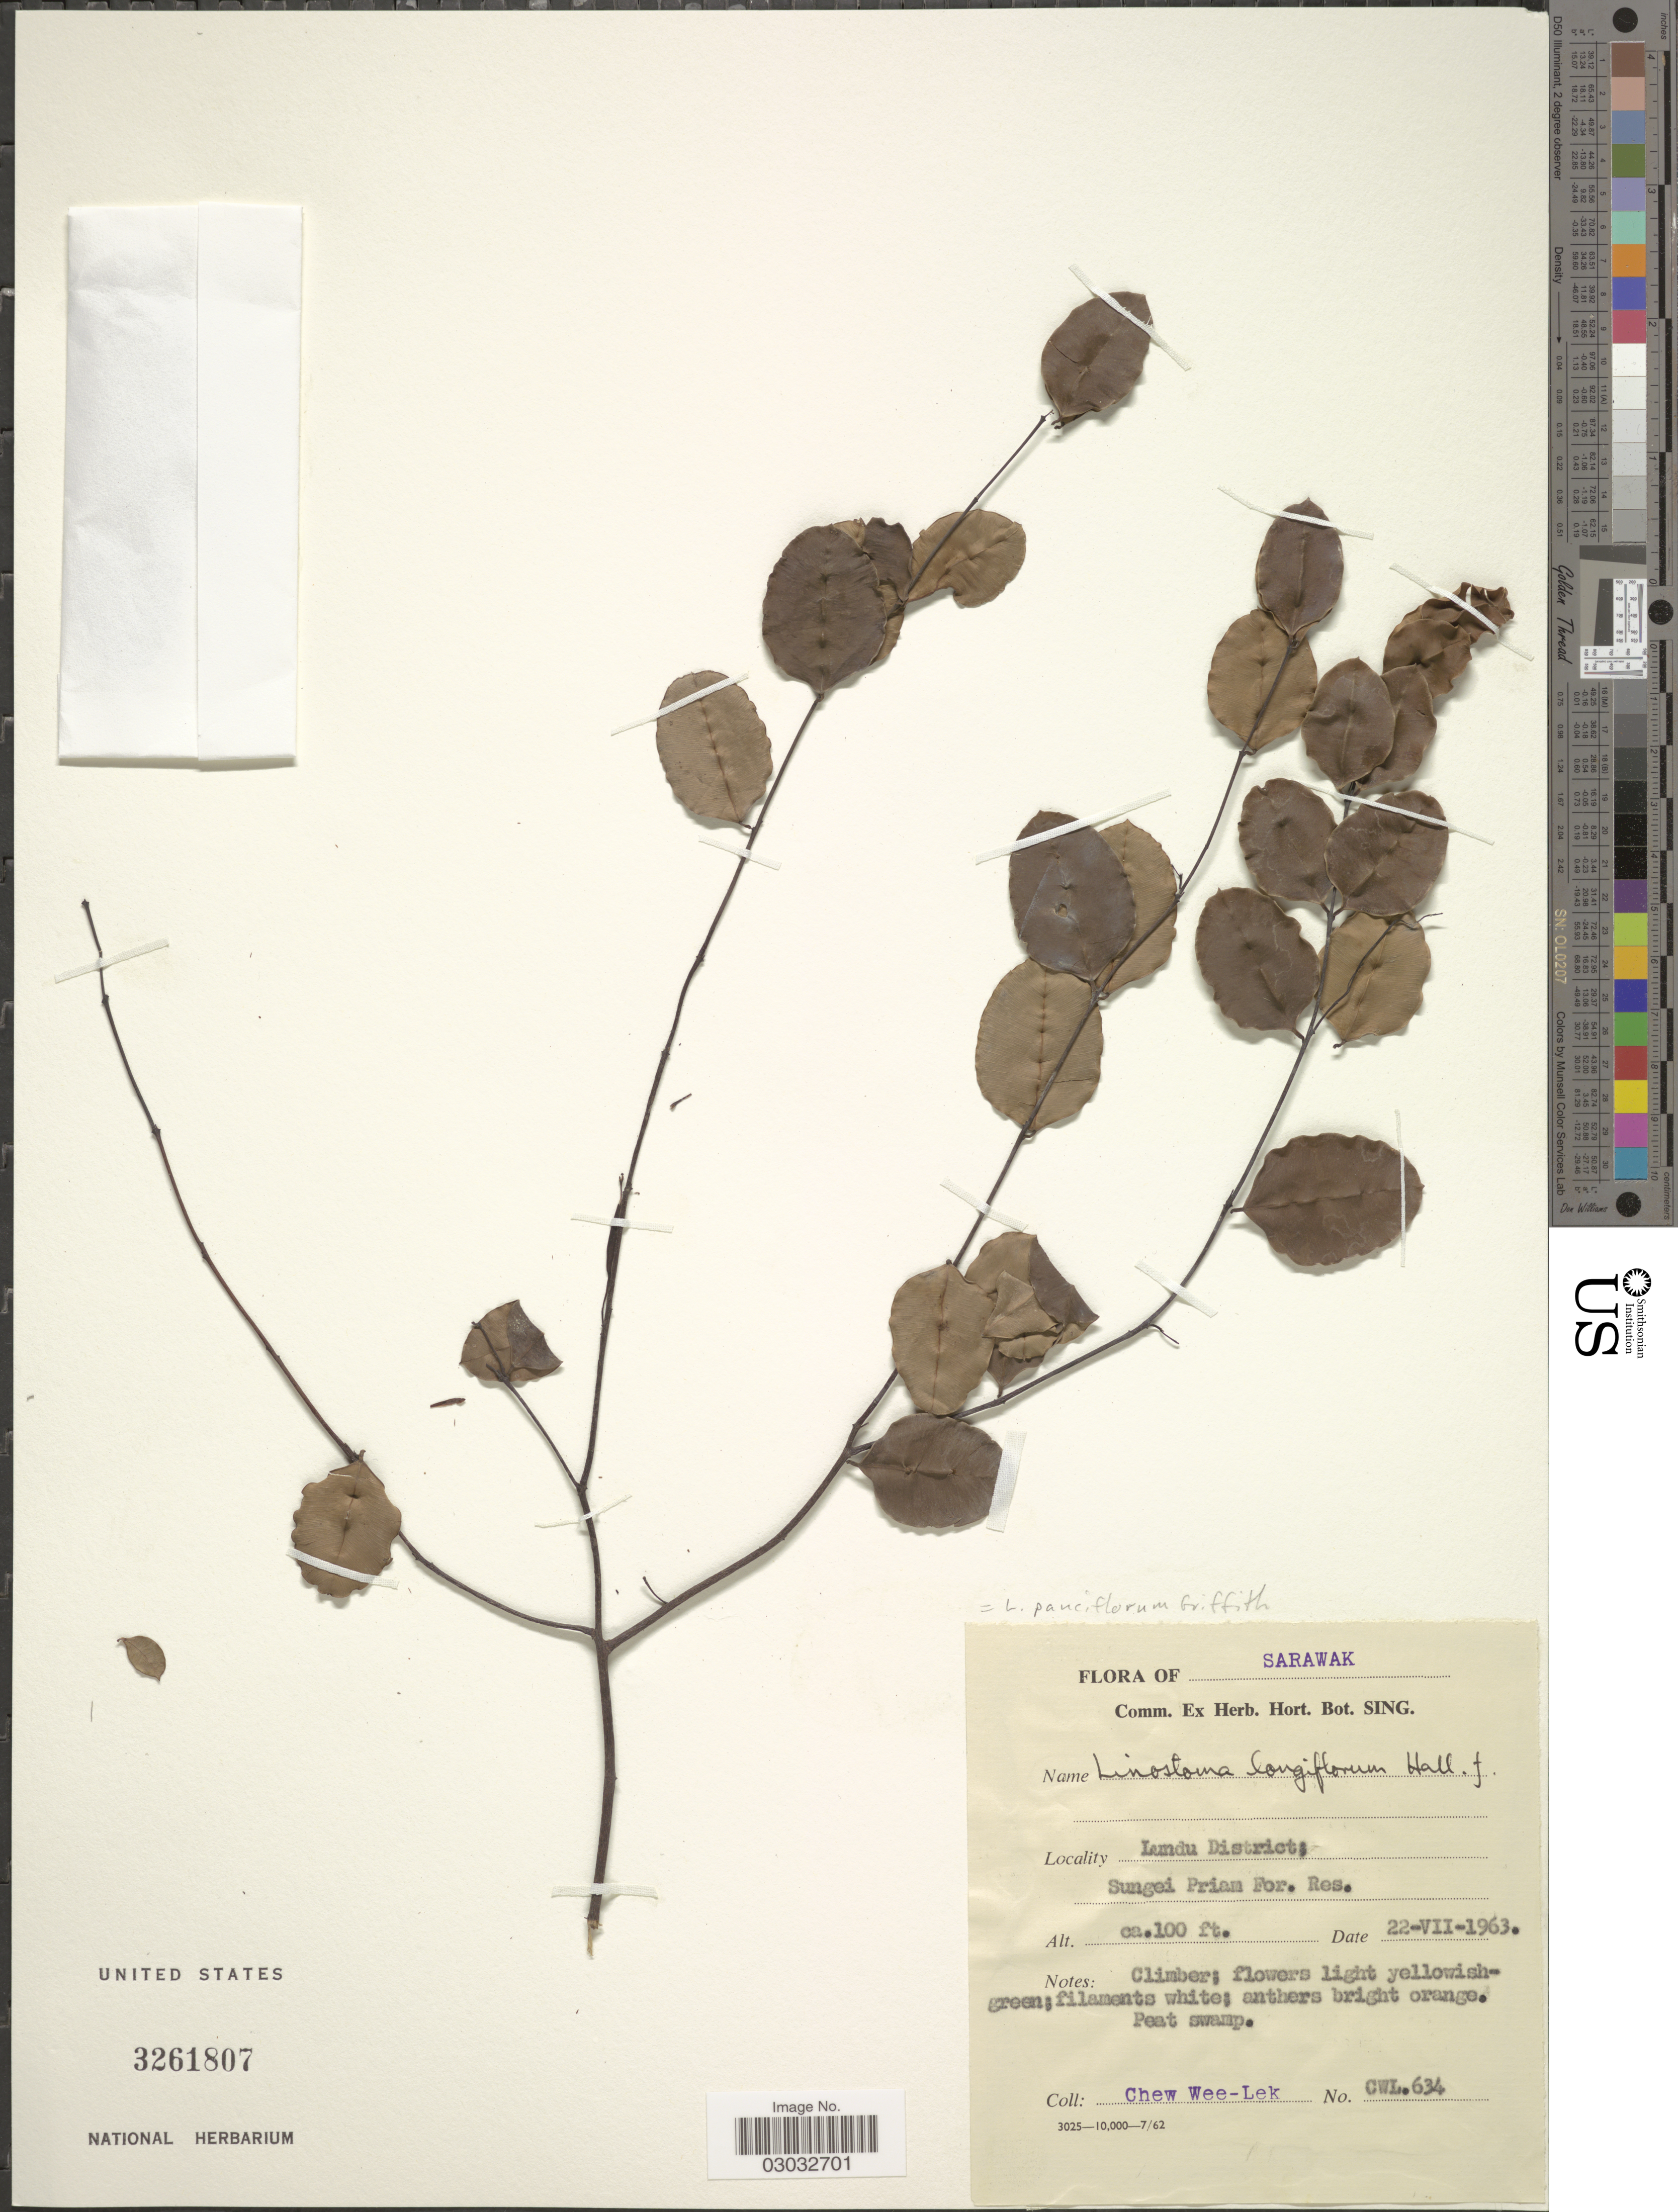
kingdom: Plantae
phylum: Tracheophyta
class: Magnoliopsida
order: Malvales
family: Thymelaeaceae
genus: Linostoma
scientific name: Linostoma pauciflorum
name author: Griff.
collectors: W. Chew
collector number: CWL634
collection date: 1963-07-22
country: Malaysia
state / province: Sarawak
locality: Lundu District. Sungei Priam For. Res.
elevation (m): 30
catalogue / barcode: US 3261807